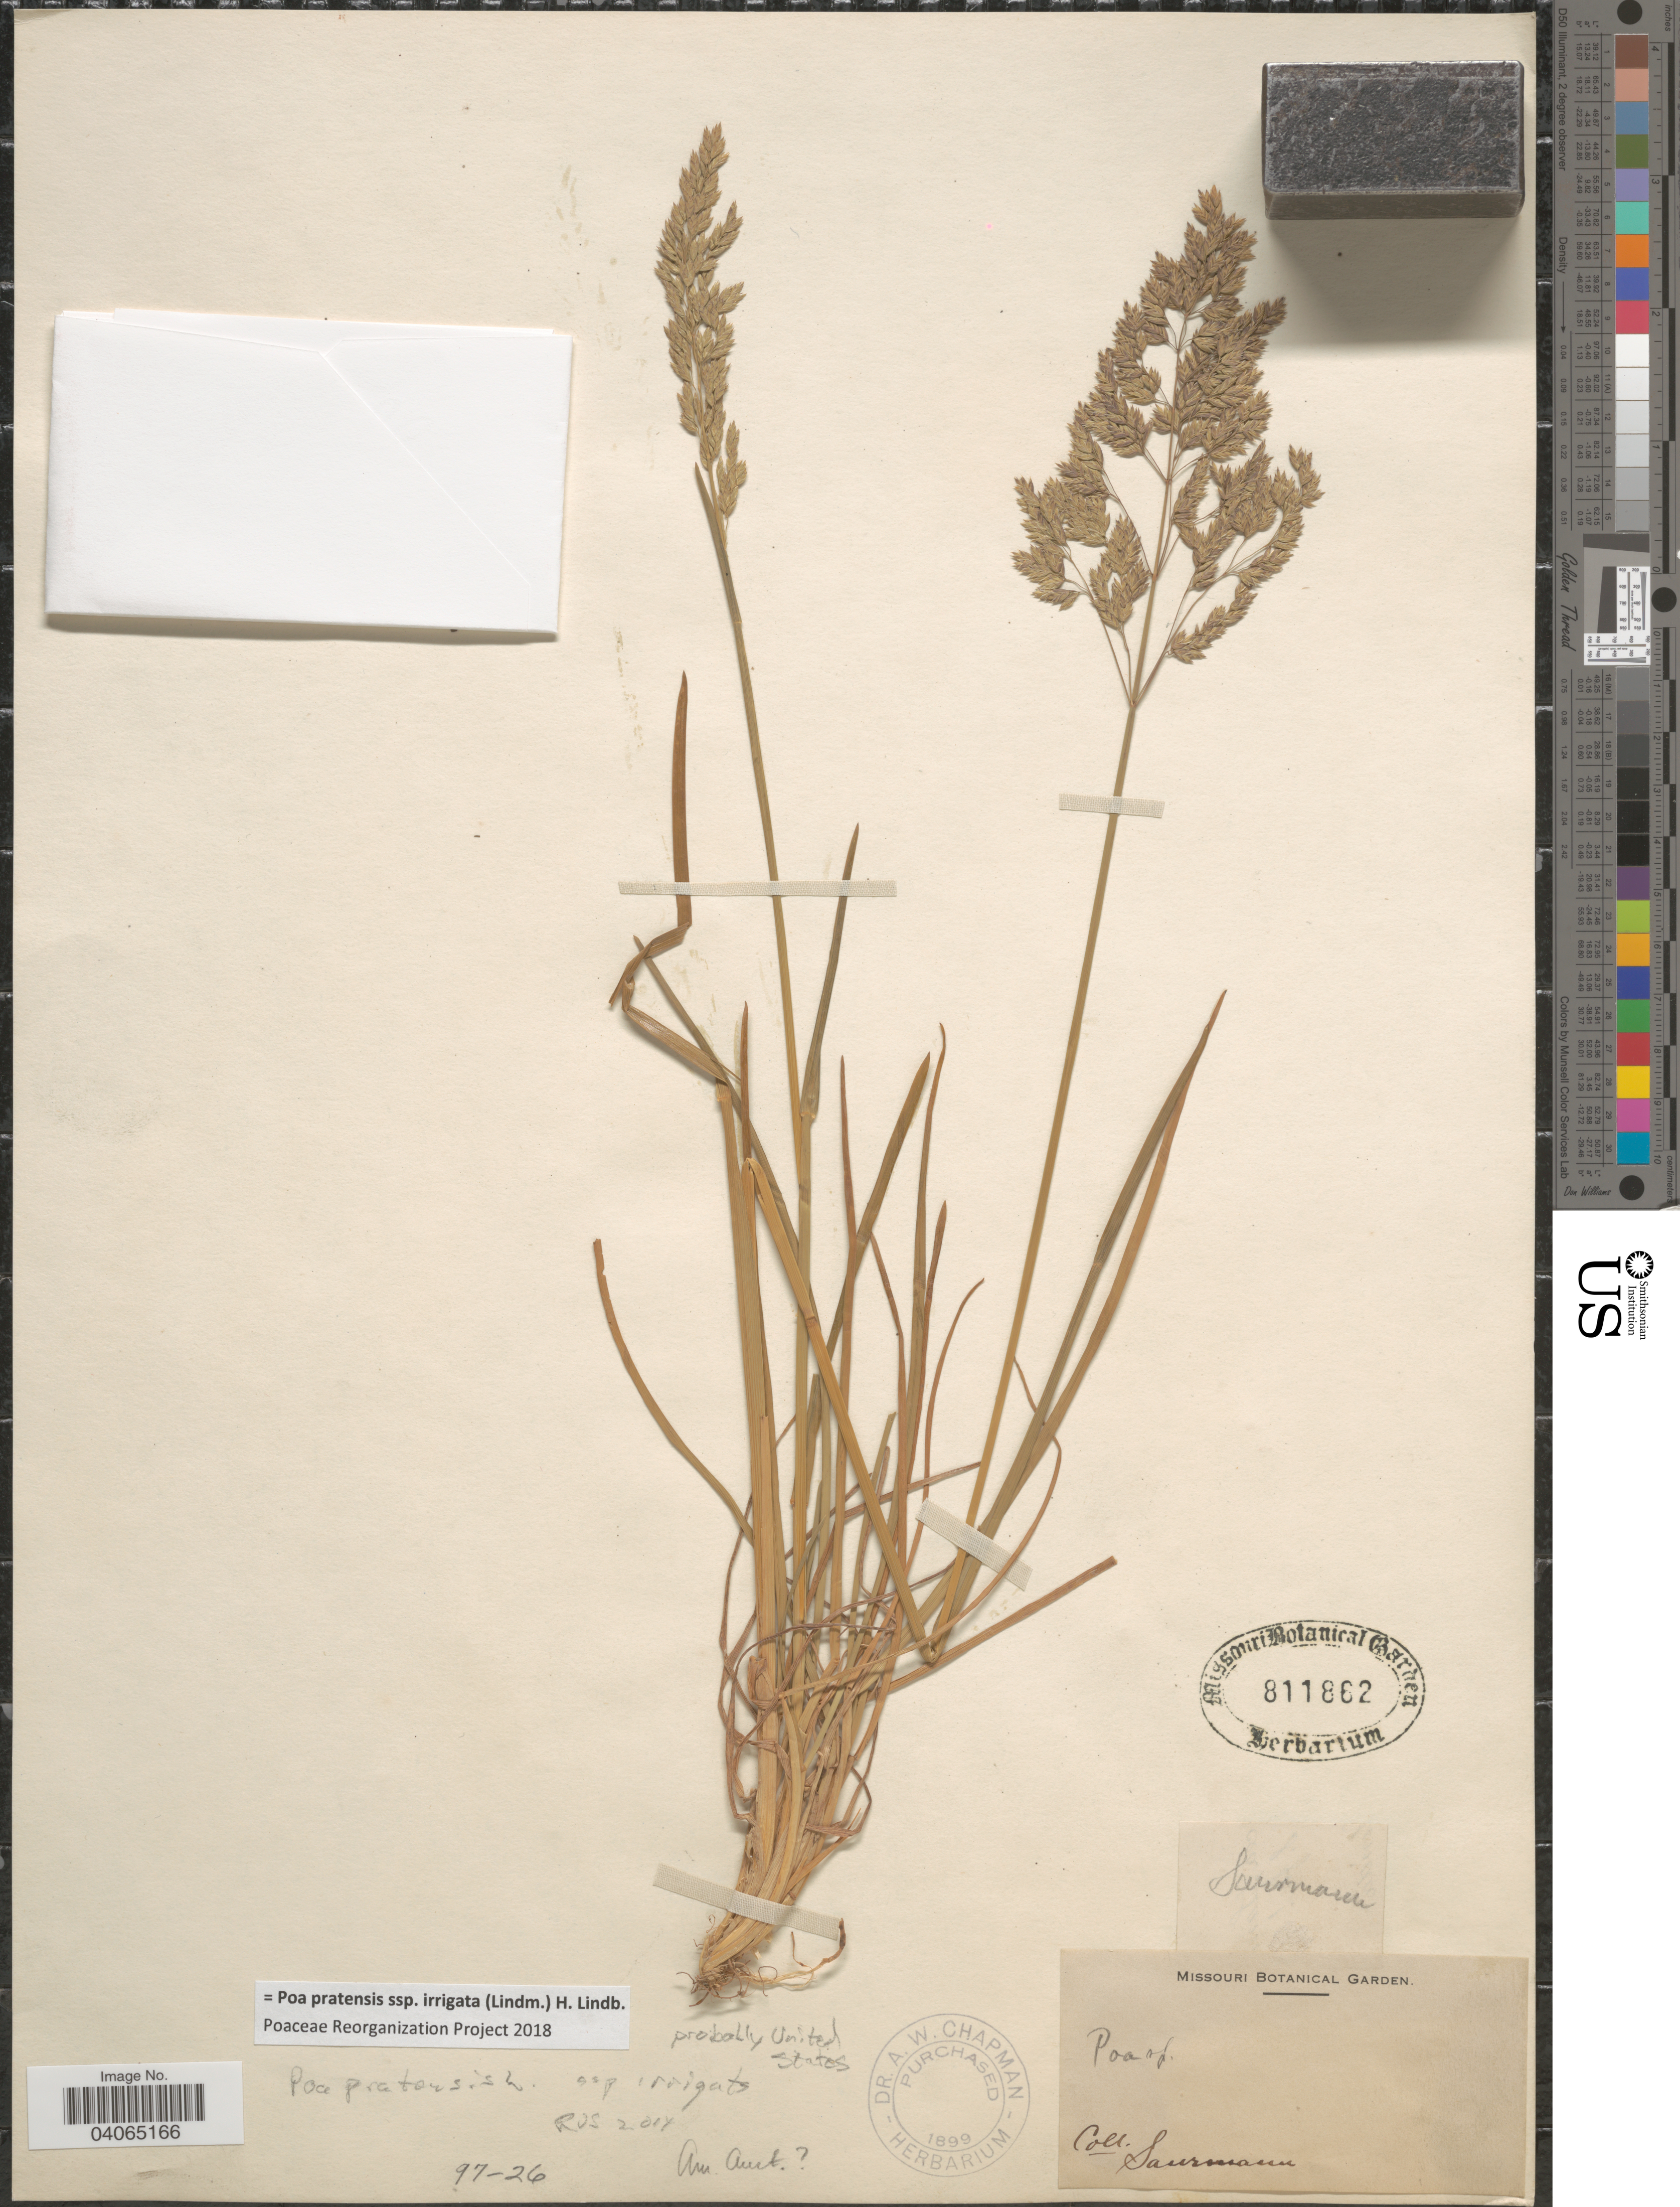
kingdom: Plantae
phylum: Tracheophyta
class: Liliopsida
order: Poales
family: Poaceae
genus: Poa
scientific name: Poa pratensis subsp. irrigata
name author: (Lindm.) H. Lindb.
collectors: Saurmann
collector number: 97-26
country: United States